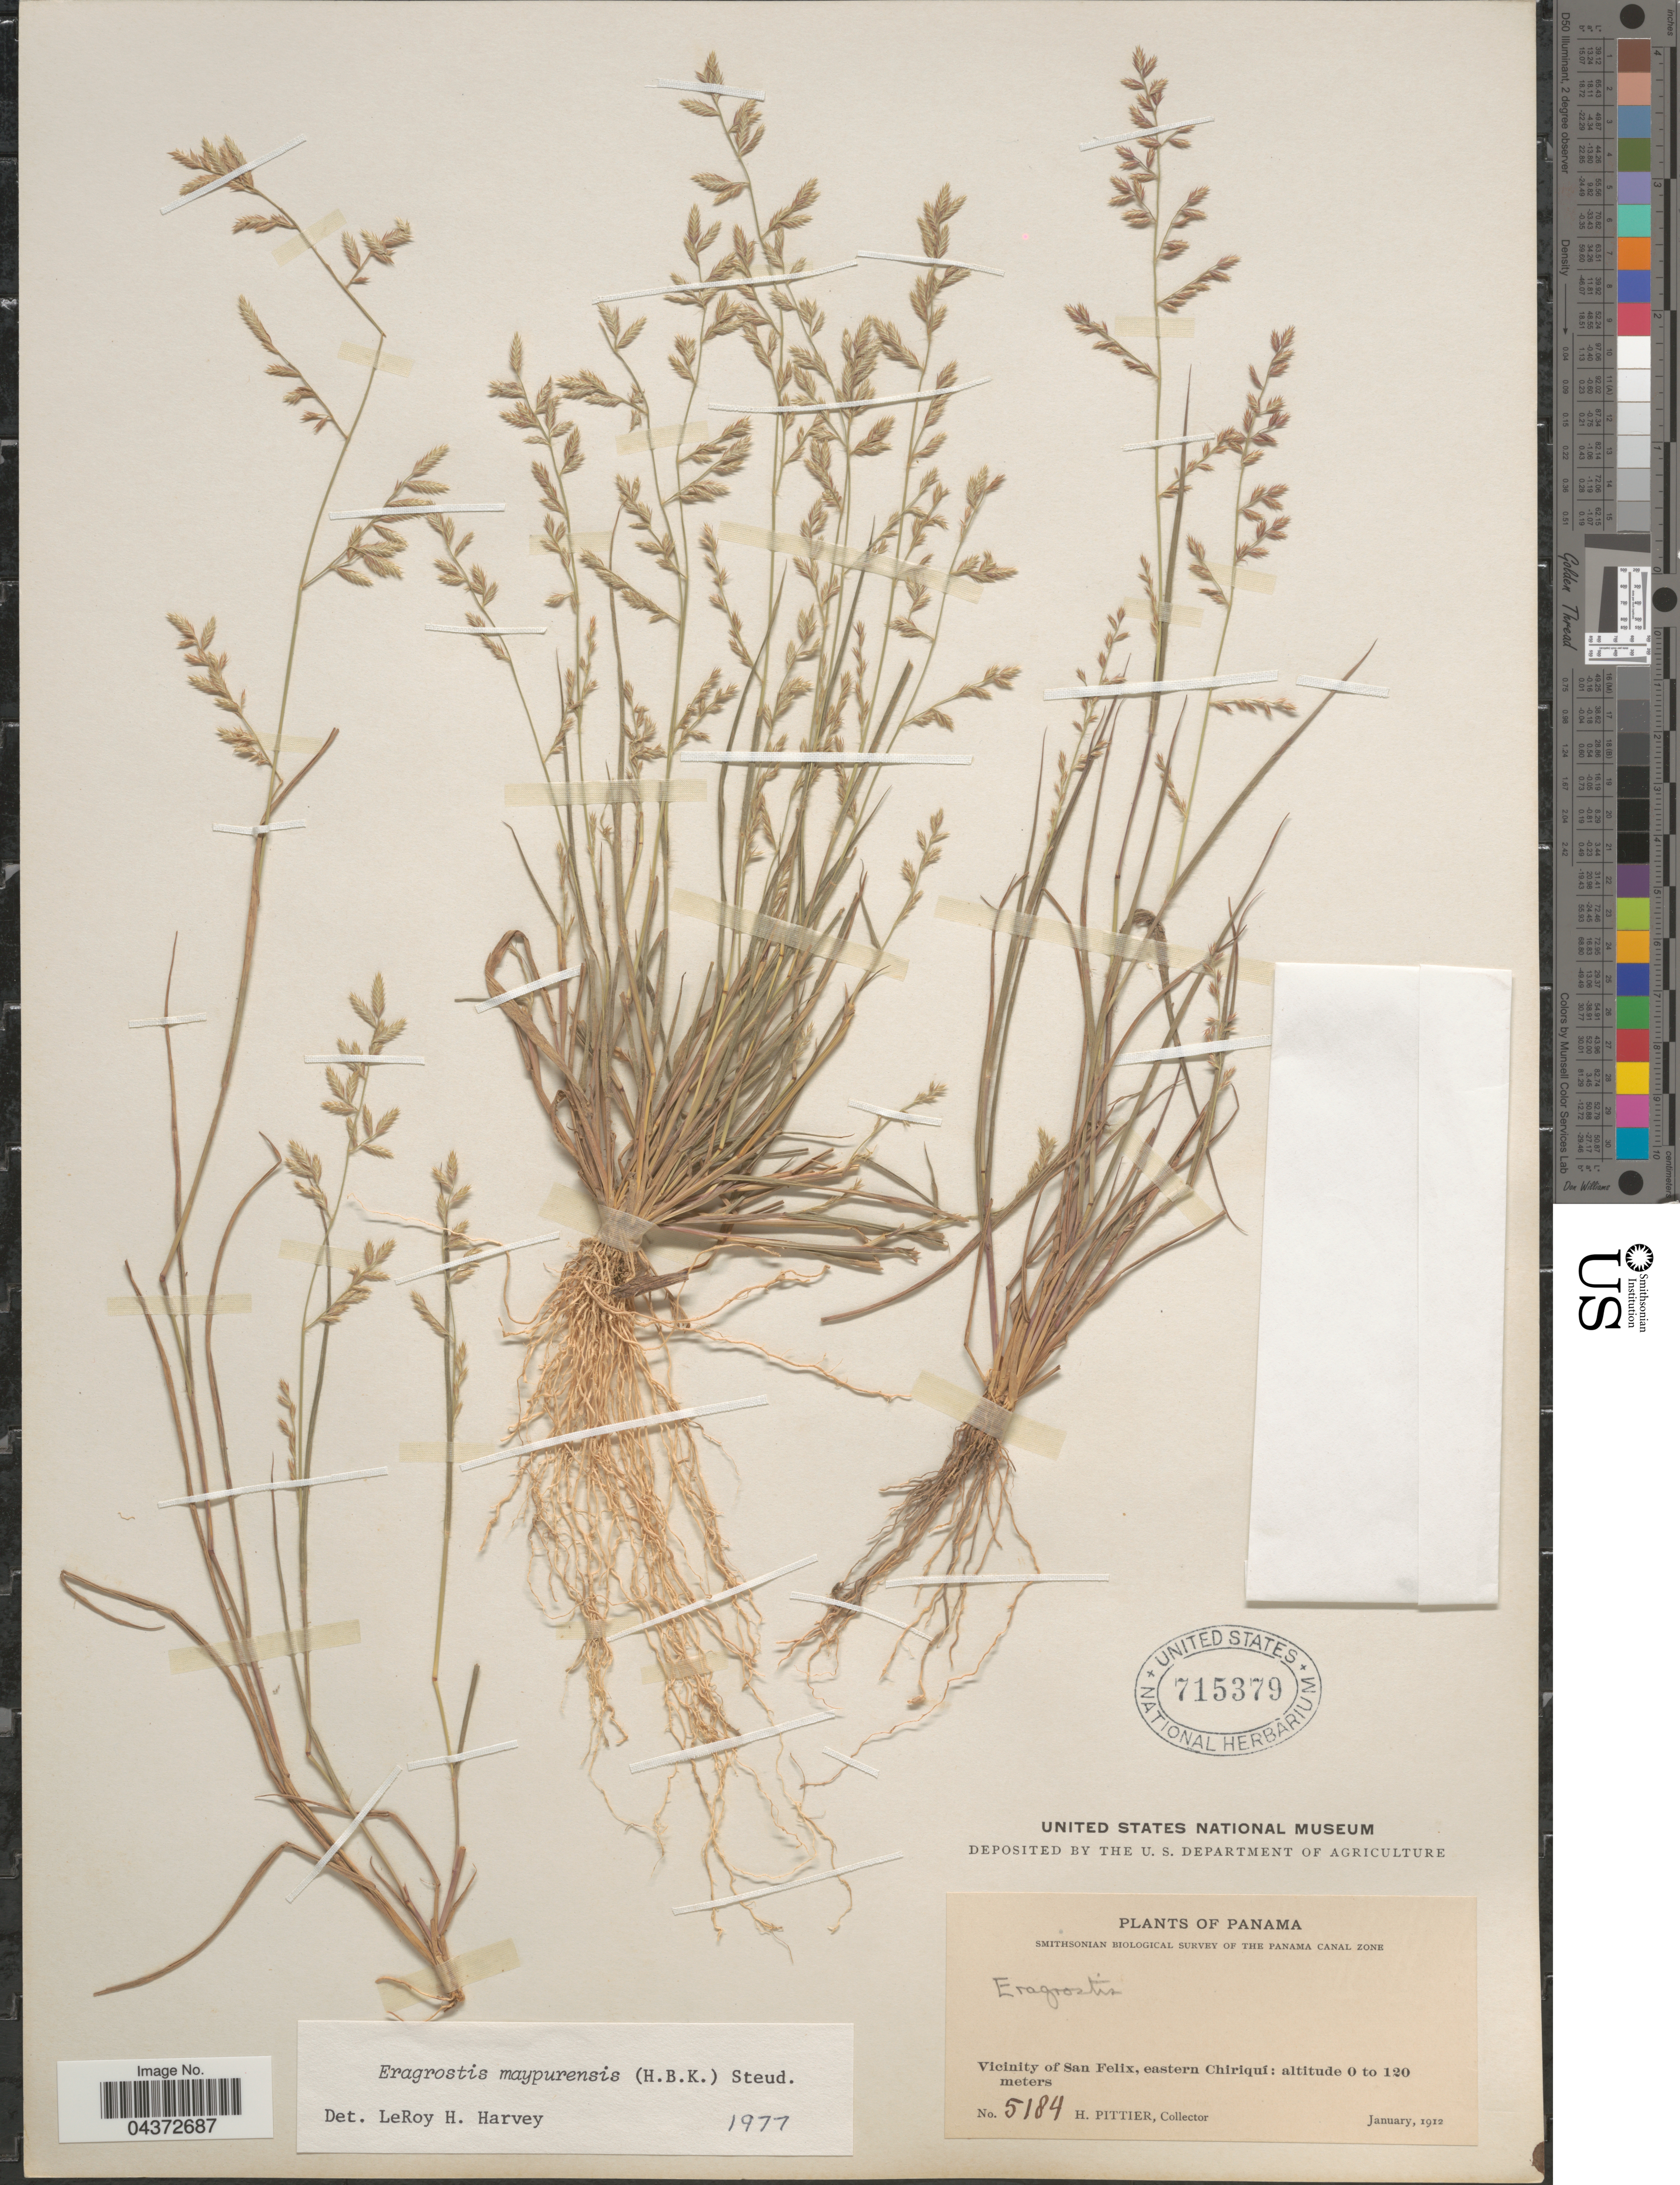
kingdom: Plantae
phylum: Tracheophyta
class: Liliopsida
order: Poales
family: Poaceae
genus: Eragrostis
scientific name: Eragrostis maypurensis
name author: (Kunth) Steud.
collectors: H. F. Pittier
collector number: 5184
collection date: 1912-01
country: Panama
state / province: Chiriqui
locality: Smithsonian Biological Survey of the Panama Canal Zone. Vicinity of San Felix, eastern Chiriqui.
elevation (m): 0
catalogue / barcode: US 715379